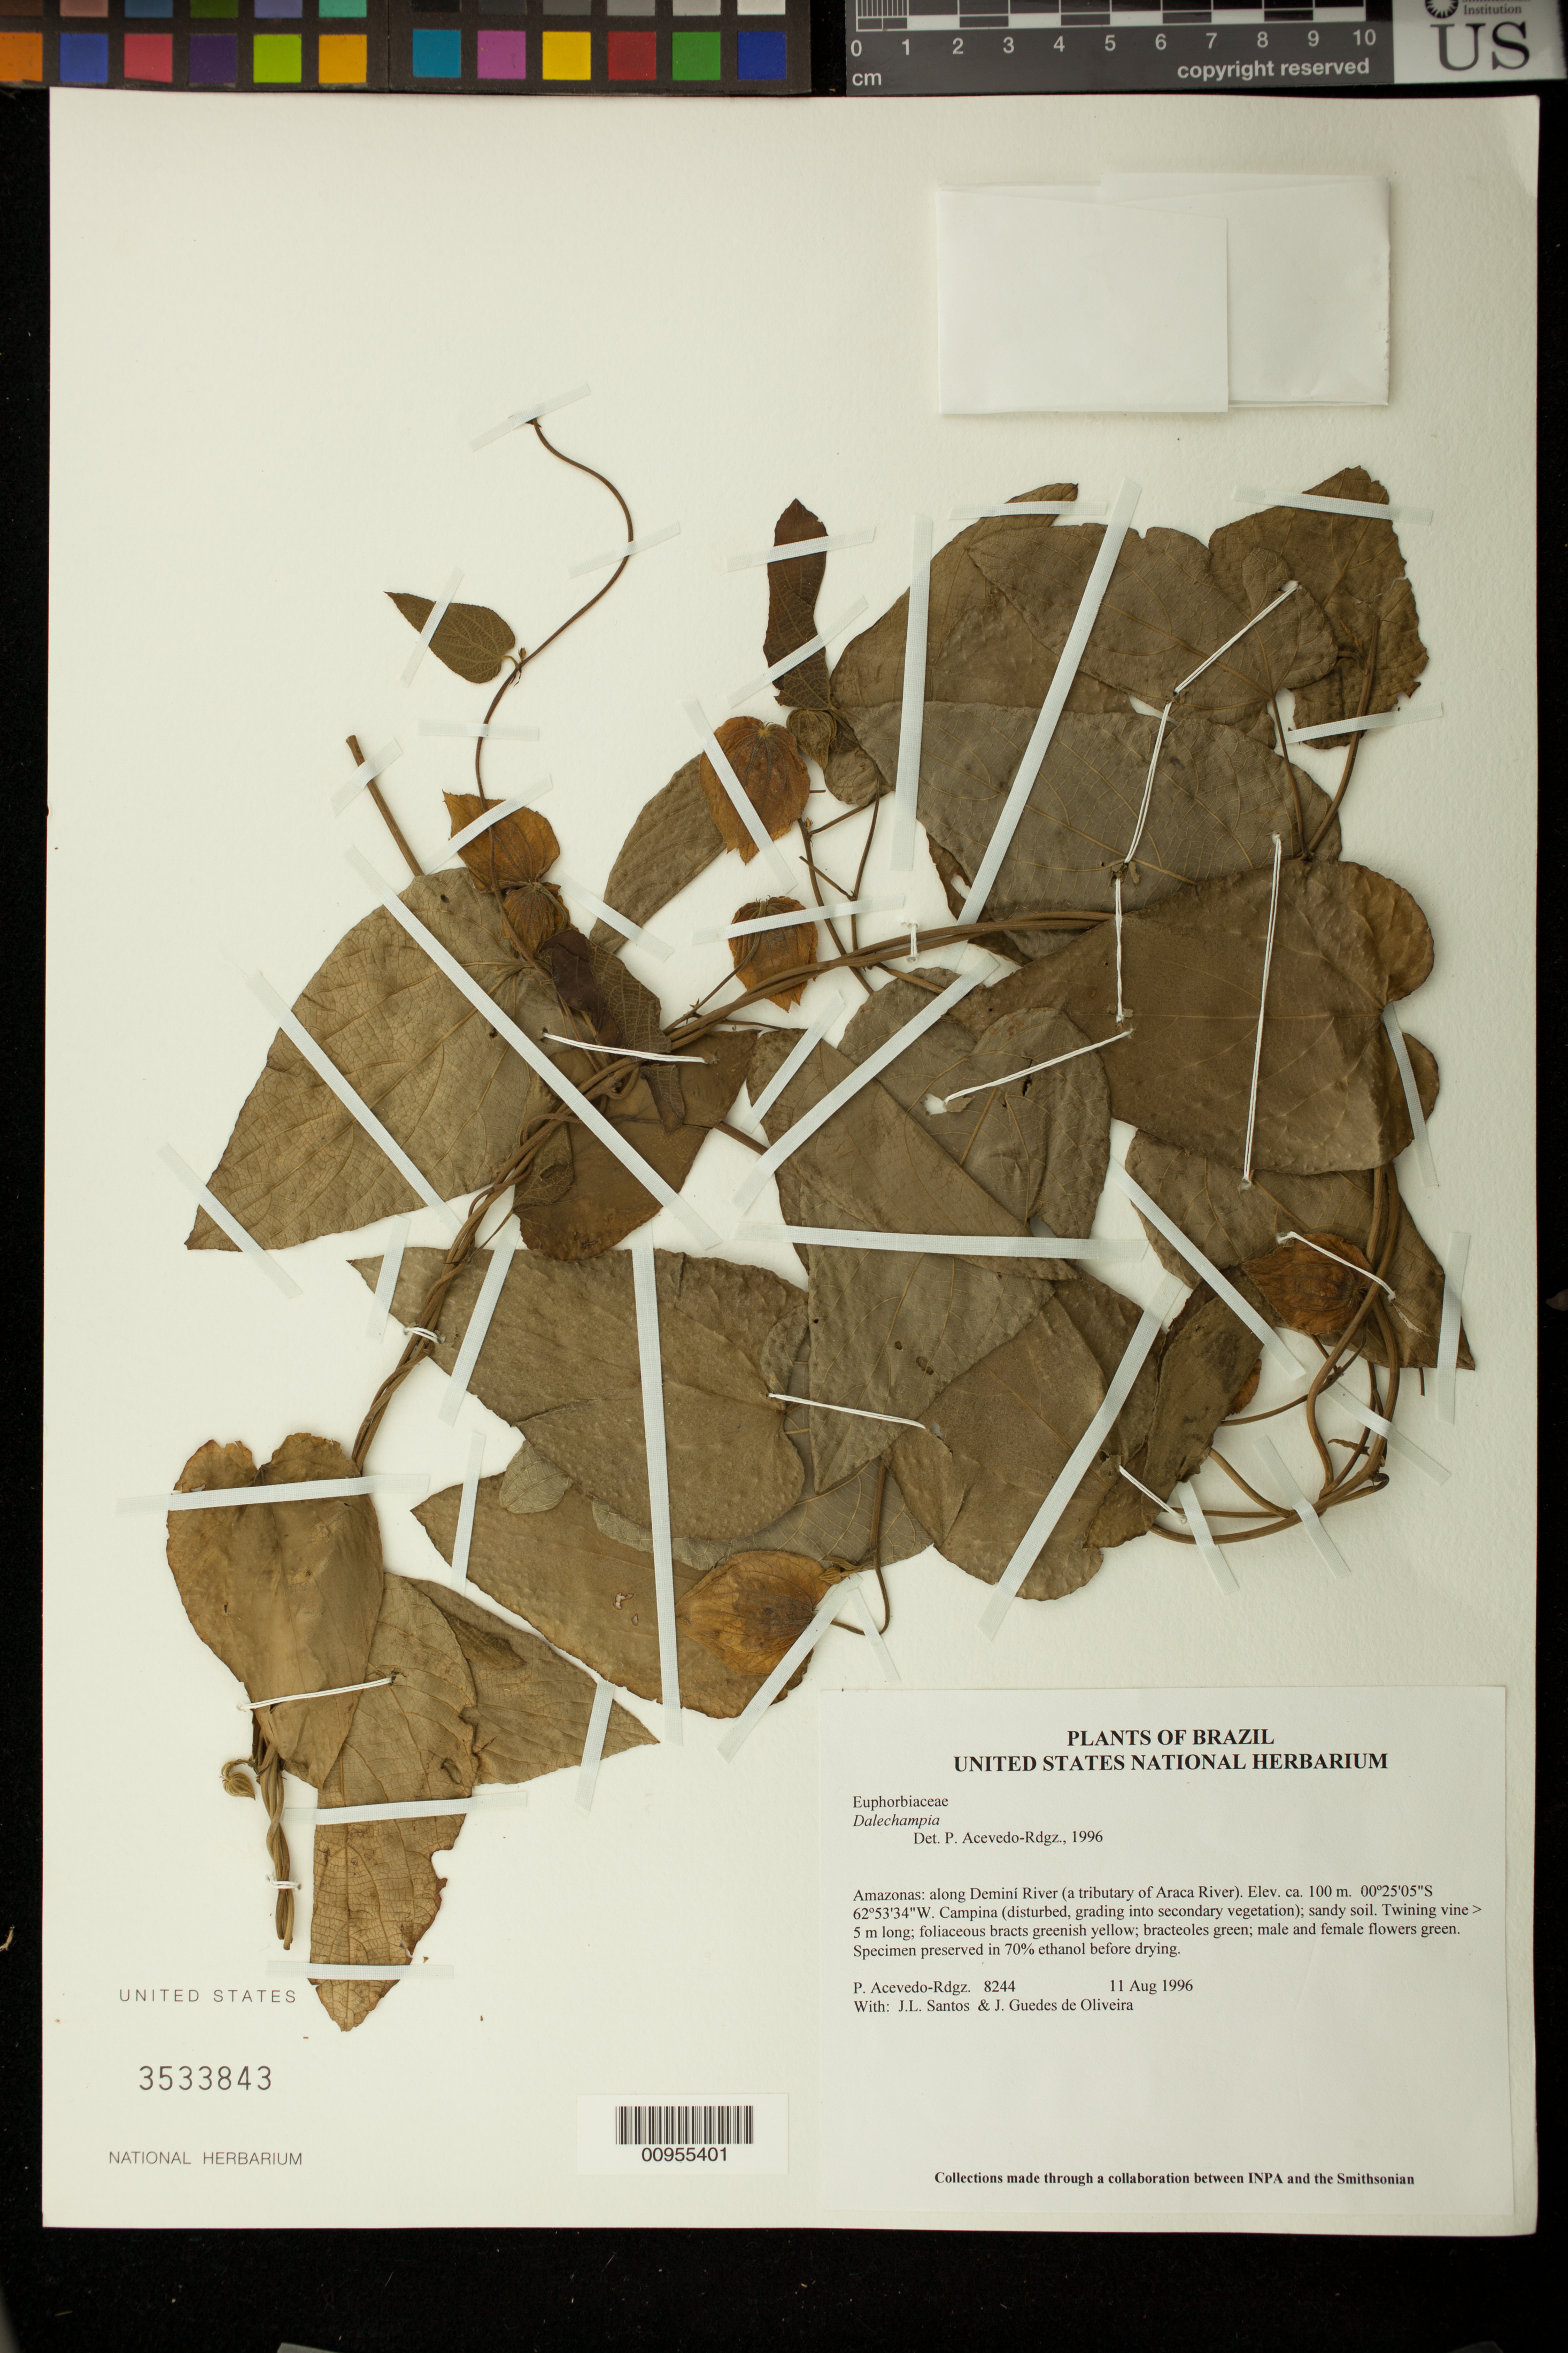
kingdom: Plantae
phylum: Tracheophyta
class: Magnoliopsida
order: Malpighiales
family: Euphorbiaceae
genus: Dalechampia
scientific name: Dalechampia affinis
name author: Müll. Arg.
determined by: Strong, M. T., (US), Smithsonian Institution - National Museum of Natural History (UNITED STATES)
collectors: P. Acevedo-Rodr., J. L. Santos & J. Guedes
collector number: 8244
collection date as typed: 11 Aug 1996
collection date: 1996-08-11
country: Brazil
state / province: Amazonas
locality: Amazonas: along Deminí River (a tributary of Araca River).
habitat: Campina (disturbed, grading into secondary vegetation); sandy soil.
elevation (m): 100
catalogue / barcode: US 3533843